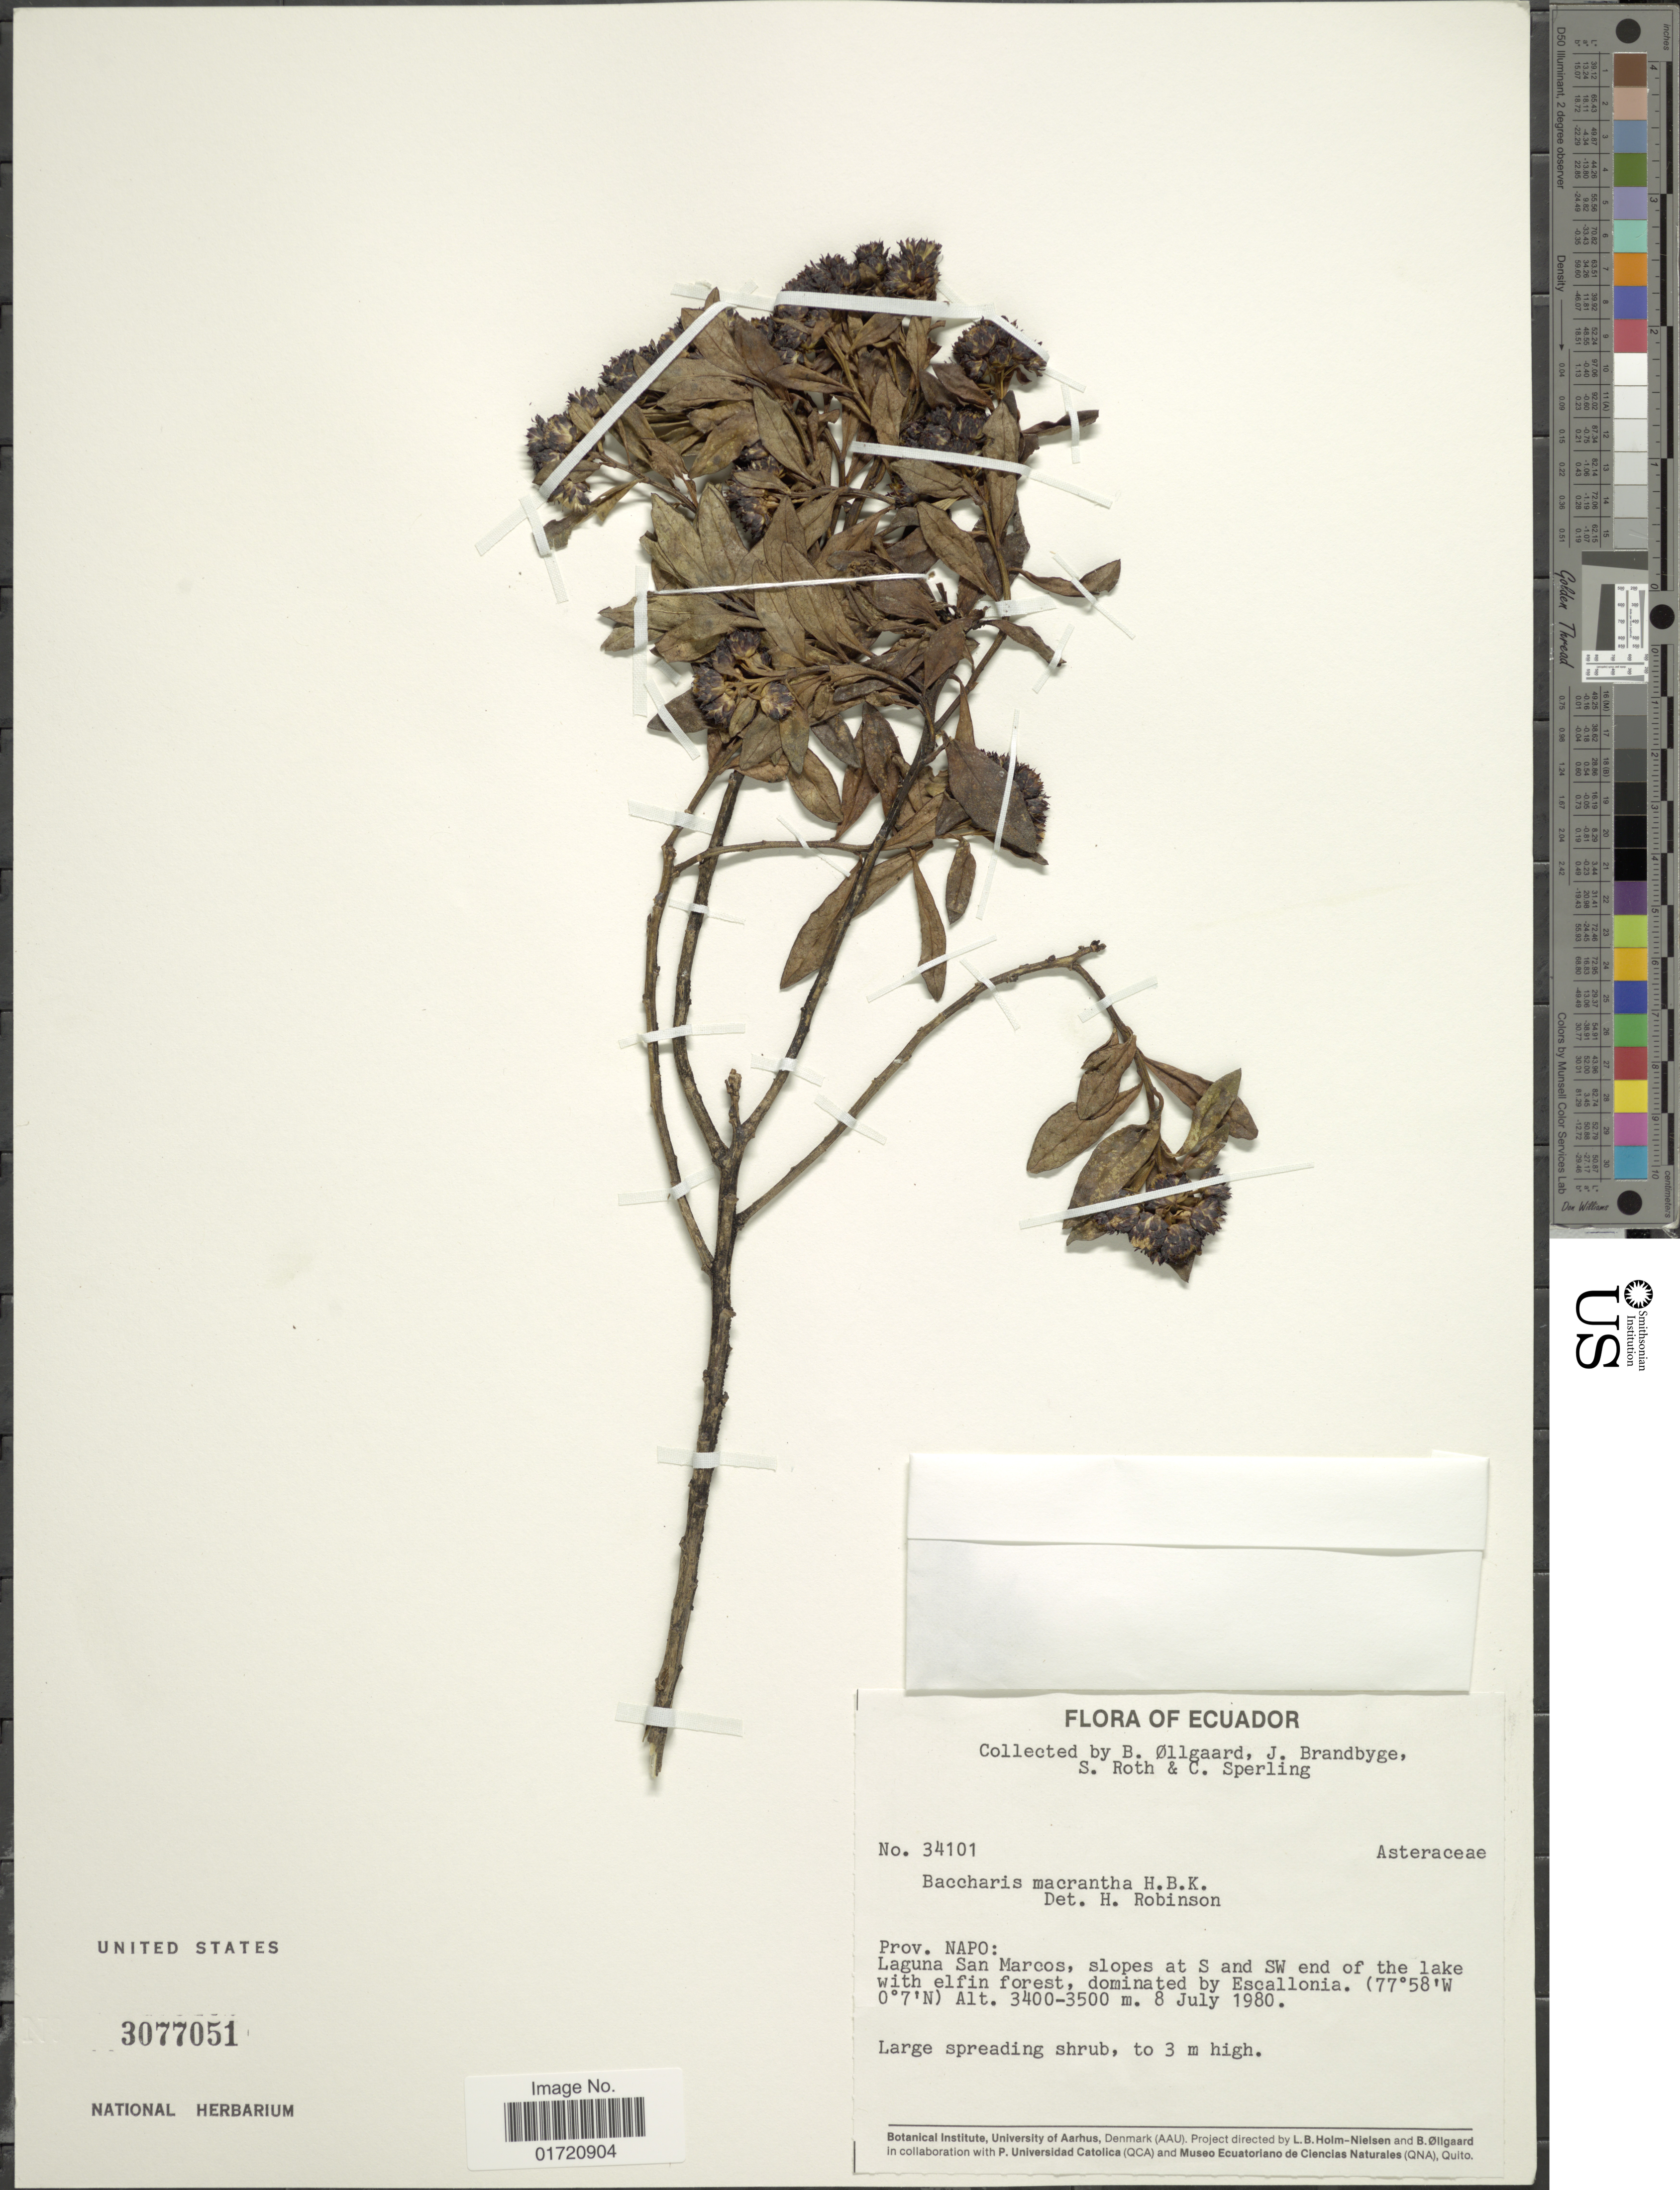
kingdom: Plantae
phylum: Tracheophyta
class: Magnoliopsida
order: Asterales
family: Asteraceae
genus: Baccharis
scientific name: Baccharis macrantha subsp. cundinamarcensis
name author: (Cuatrec.) Cuatrec.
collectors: B. Øllgaard, J. Brandbyge, S. Roth & C. Sperling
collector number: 34101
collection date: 1980-07-08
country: Ecuador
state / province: Napo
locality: Laguna San Marcos, slopes at S and SW end of the lake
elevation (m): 3400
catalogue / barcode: US 3077051